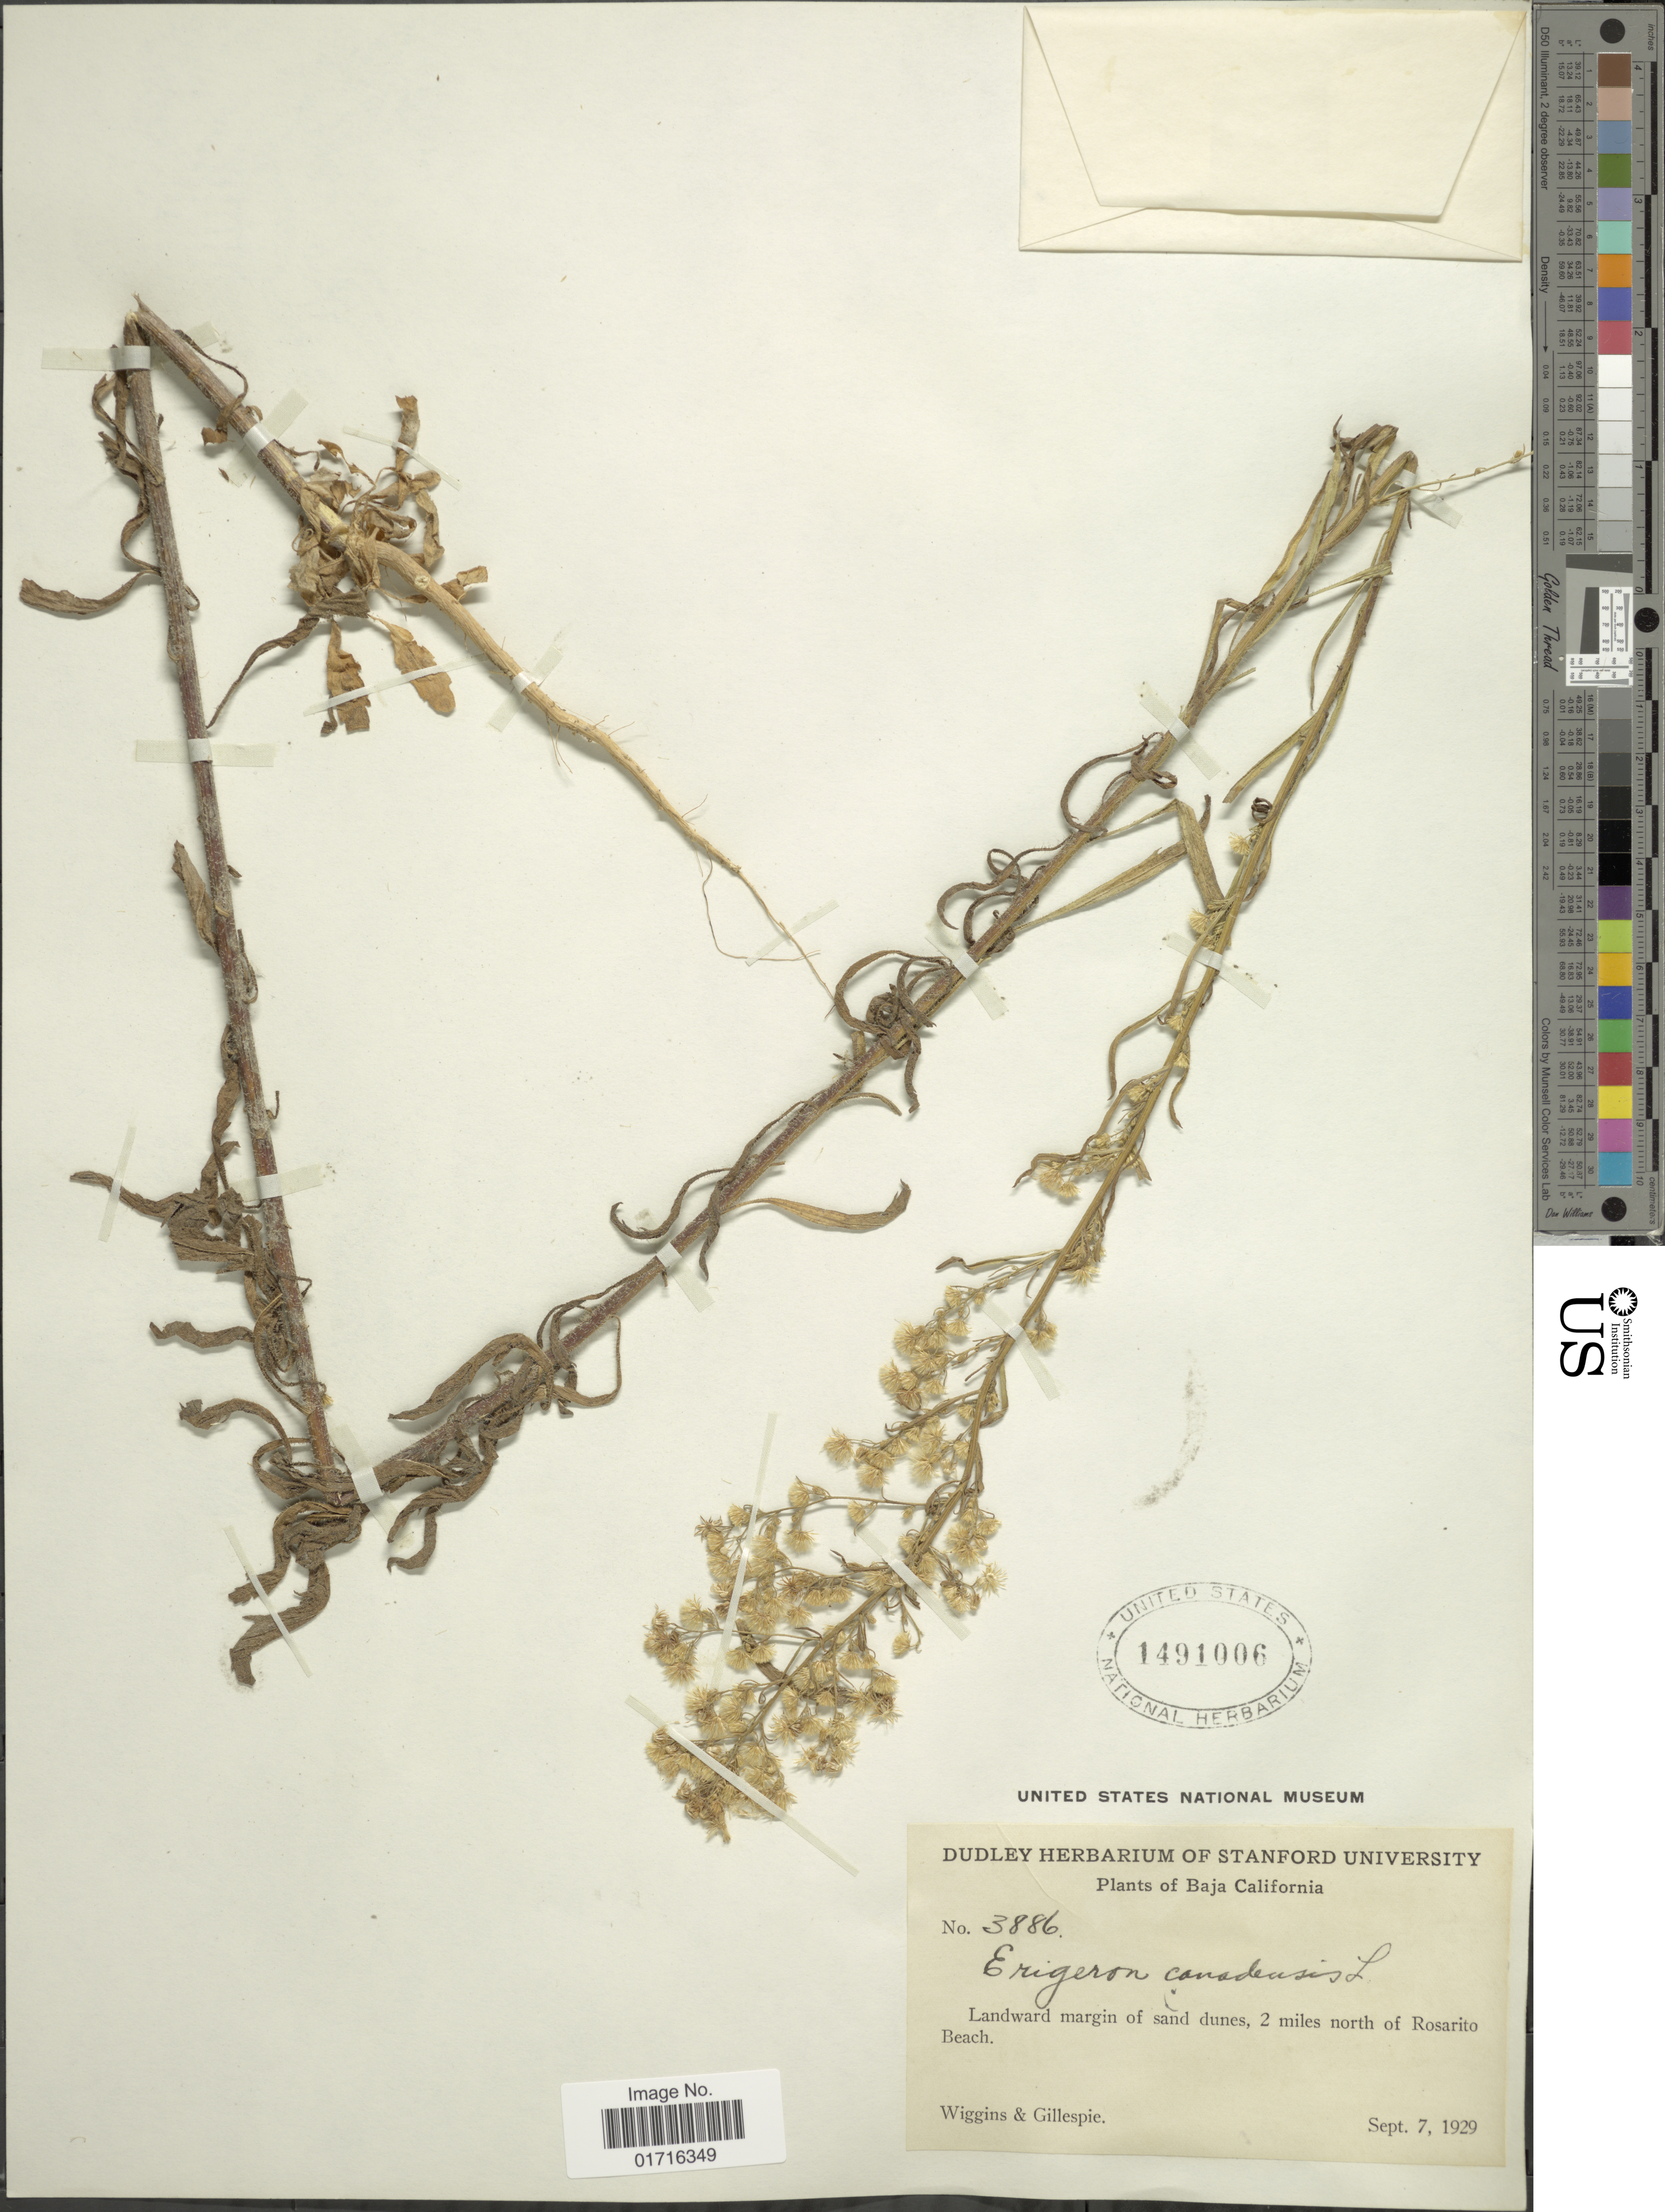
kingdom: Plantae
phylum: Tracheophyta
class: Magnoliopsida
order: Asterales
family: Asteraceae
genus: Conyza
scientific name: Conyza canadensis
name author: (L.) Cronq.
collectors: -- Wiggins & -- Gillespie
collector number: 3886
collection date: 1929-09-07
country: Mexico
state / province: Baja California Norte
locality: Landward margin of sand dunes, 2 miles north of Rosarito Beach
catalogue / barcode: US 1491006